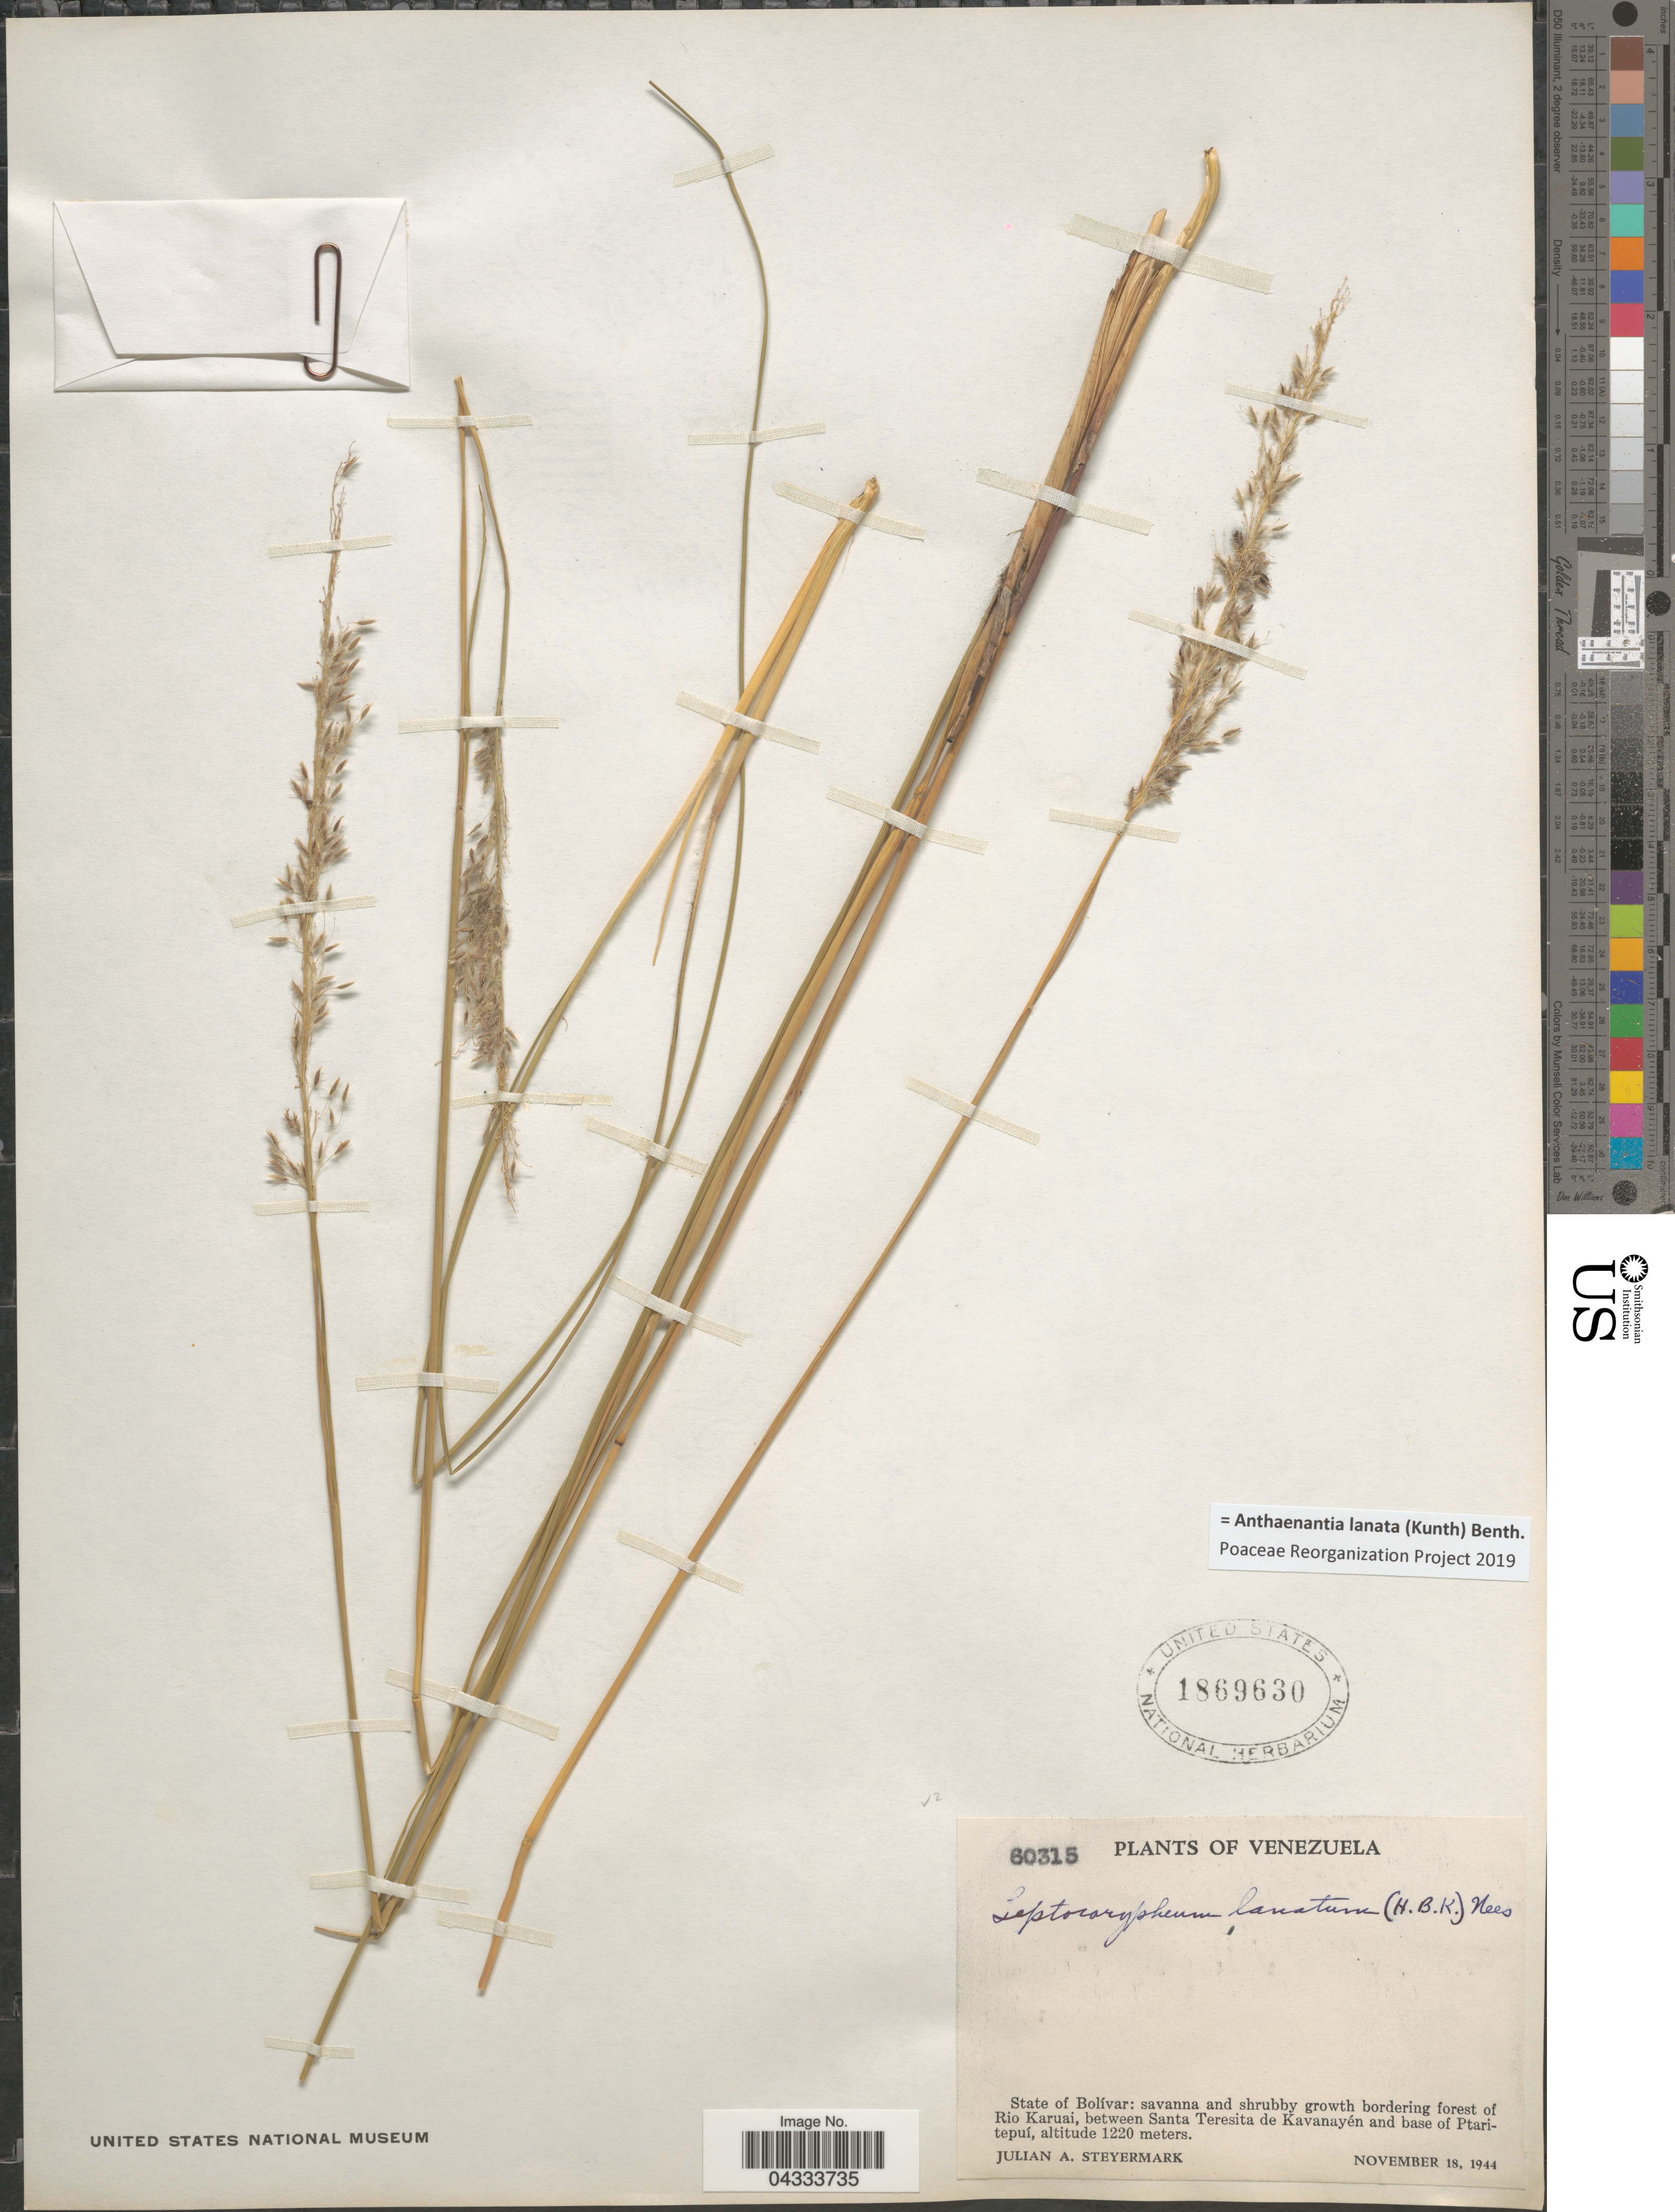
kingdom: Plantae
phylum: Tracheophyta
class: Liliopsida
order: Poales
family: Poaceae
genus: Anthaenantia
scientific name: Anthaenantia lanata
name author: (Kunth) Benth.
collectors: J. Steyermark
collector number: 60315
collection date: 1944-11-18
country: Venezuela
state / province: Bolivar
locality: Savanna and shrubby growth bordering forest of Rio Karuai, between Santa Teresita de Kavanayén and base of Ptaritepuí.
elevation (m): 1220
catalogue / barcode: US 1869630